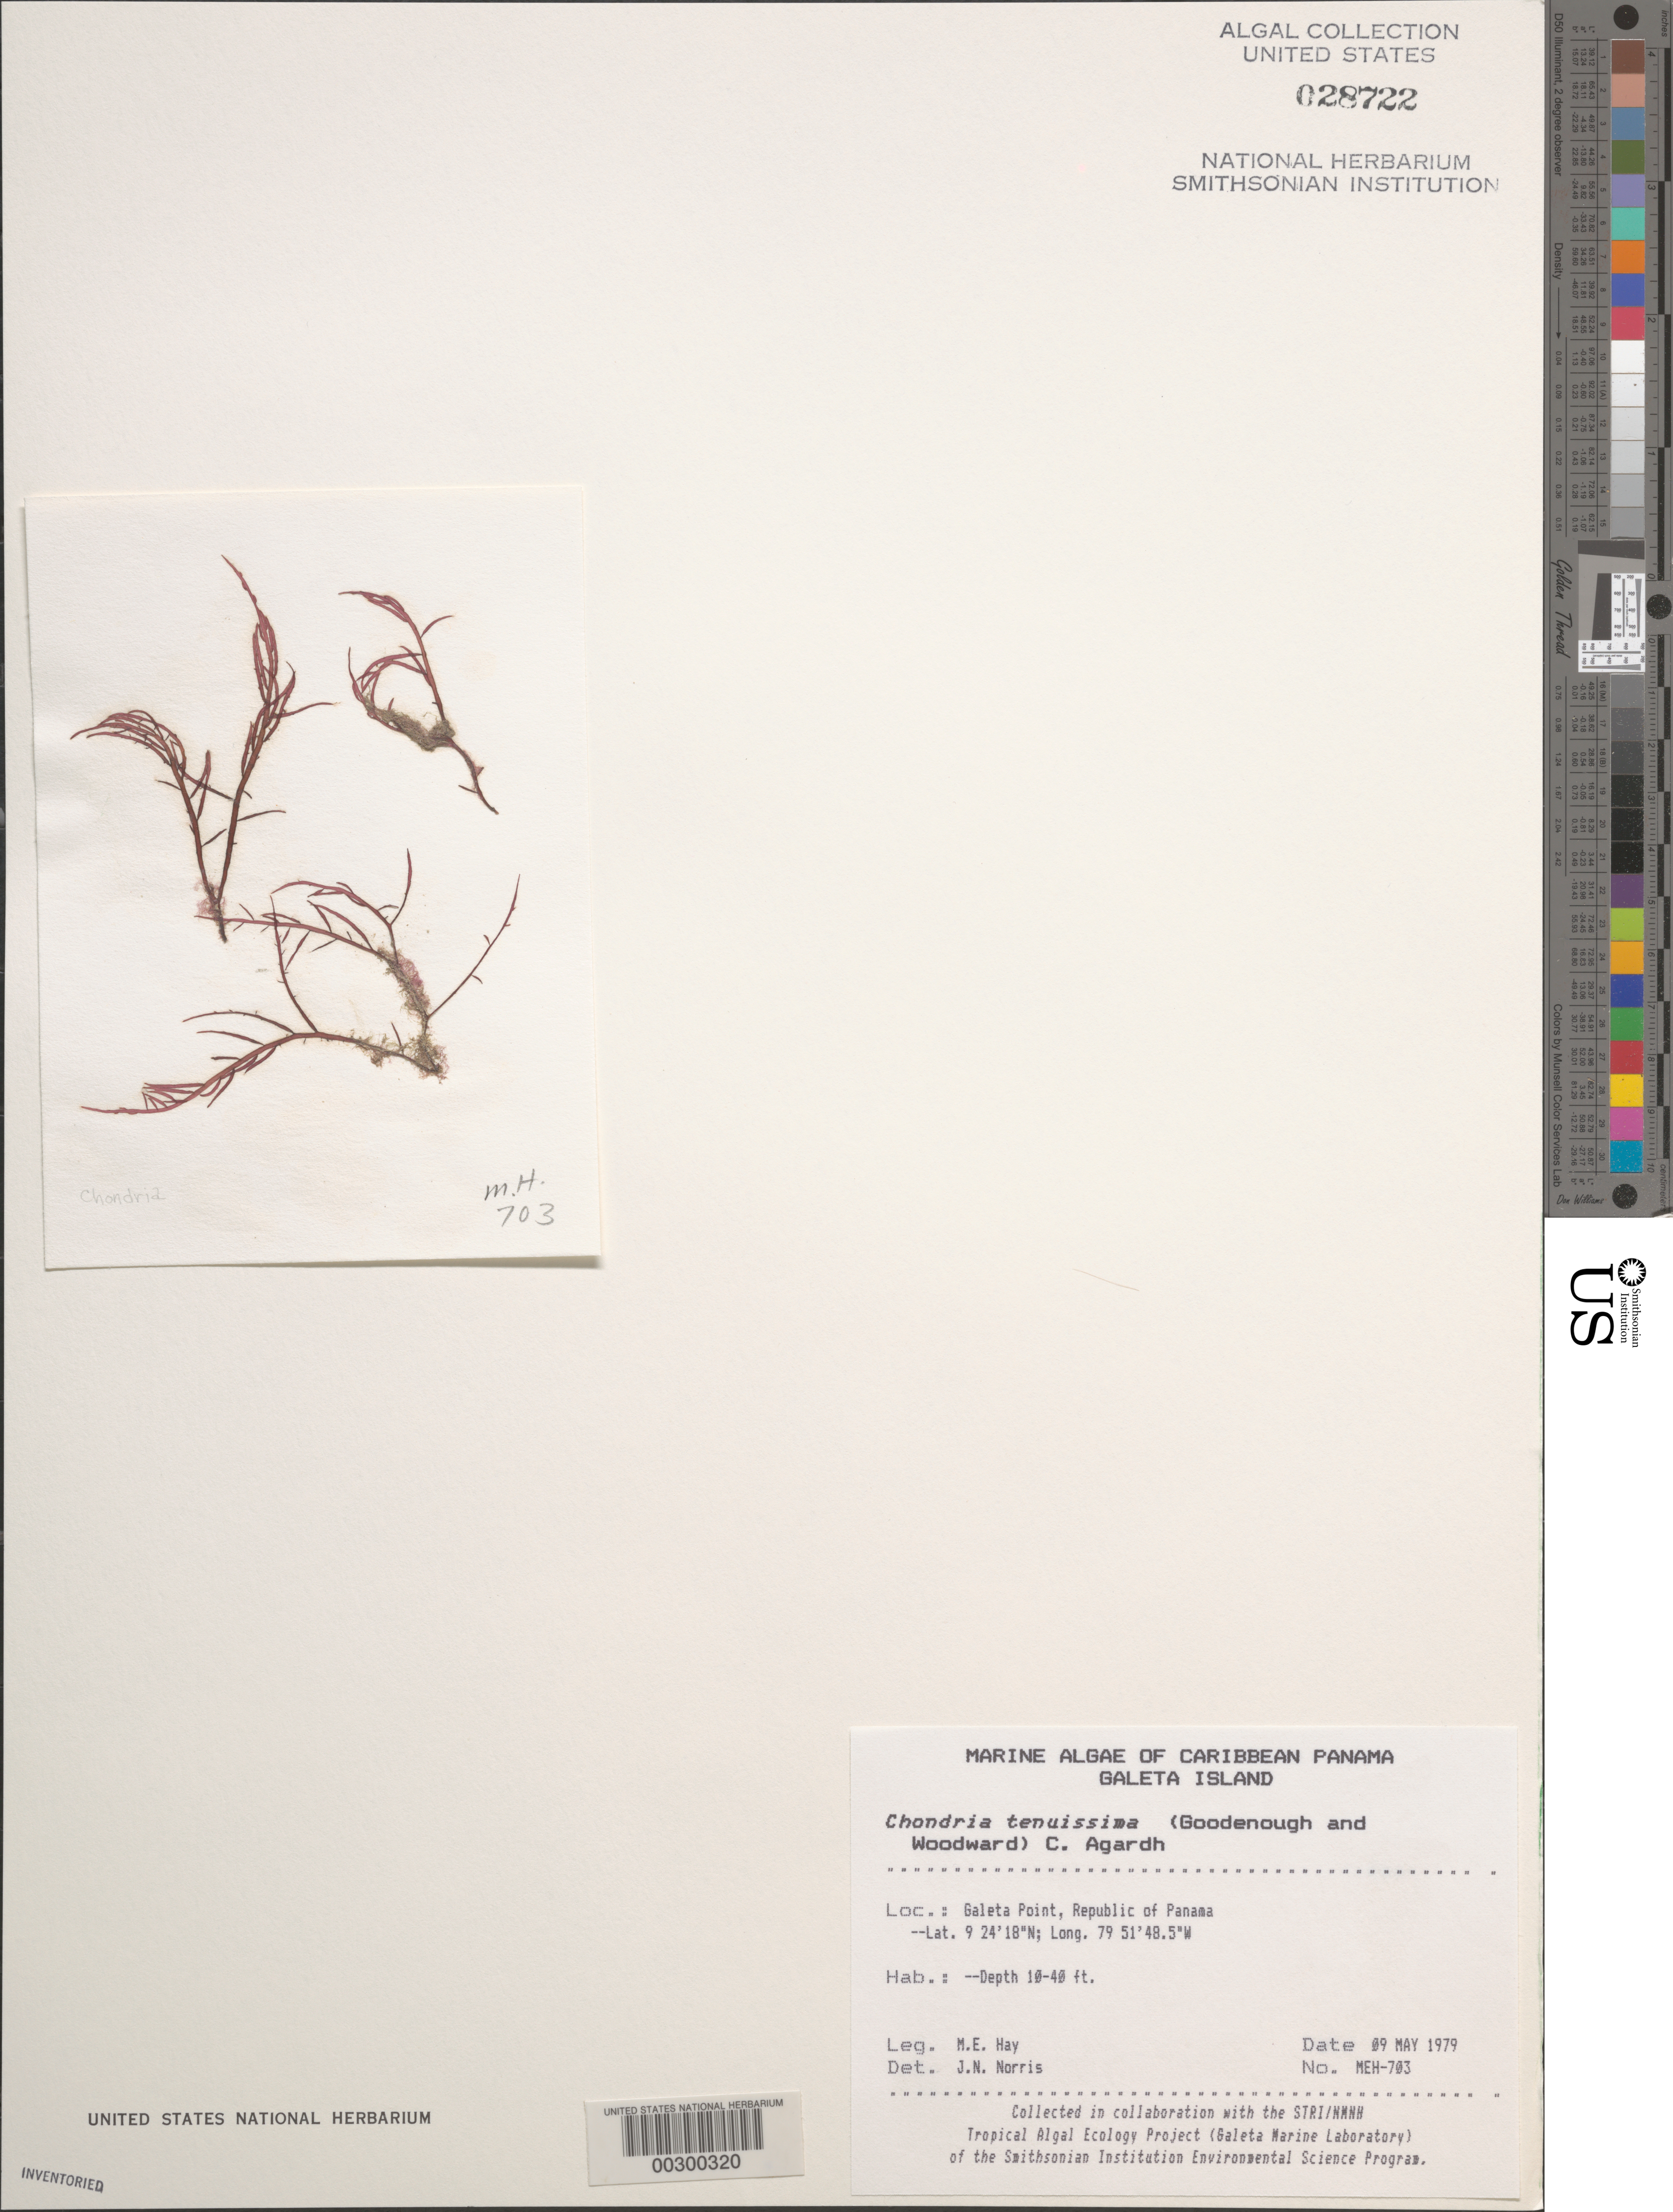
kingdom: Plantae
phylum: Rhodophyta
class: Florideophyceae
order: Ceramiales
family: Rhodomelaceae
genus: Chondria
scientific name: Chondria capillaris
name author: M.J. Wynne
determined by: Algae name updating Project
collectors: M. E. Hay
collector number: MEH-703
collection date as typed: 09 May 1979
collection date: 1979-05-09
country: Panama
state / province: Colón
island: Galeta Island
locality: Galeta Point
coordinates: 9 24' 18" N, 79 51' 48.5" W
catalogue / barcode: US 28722